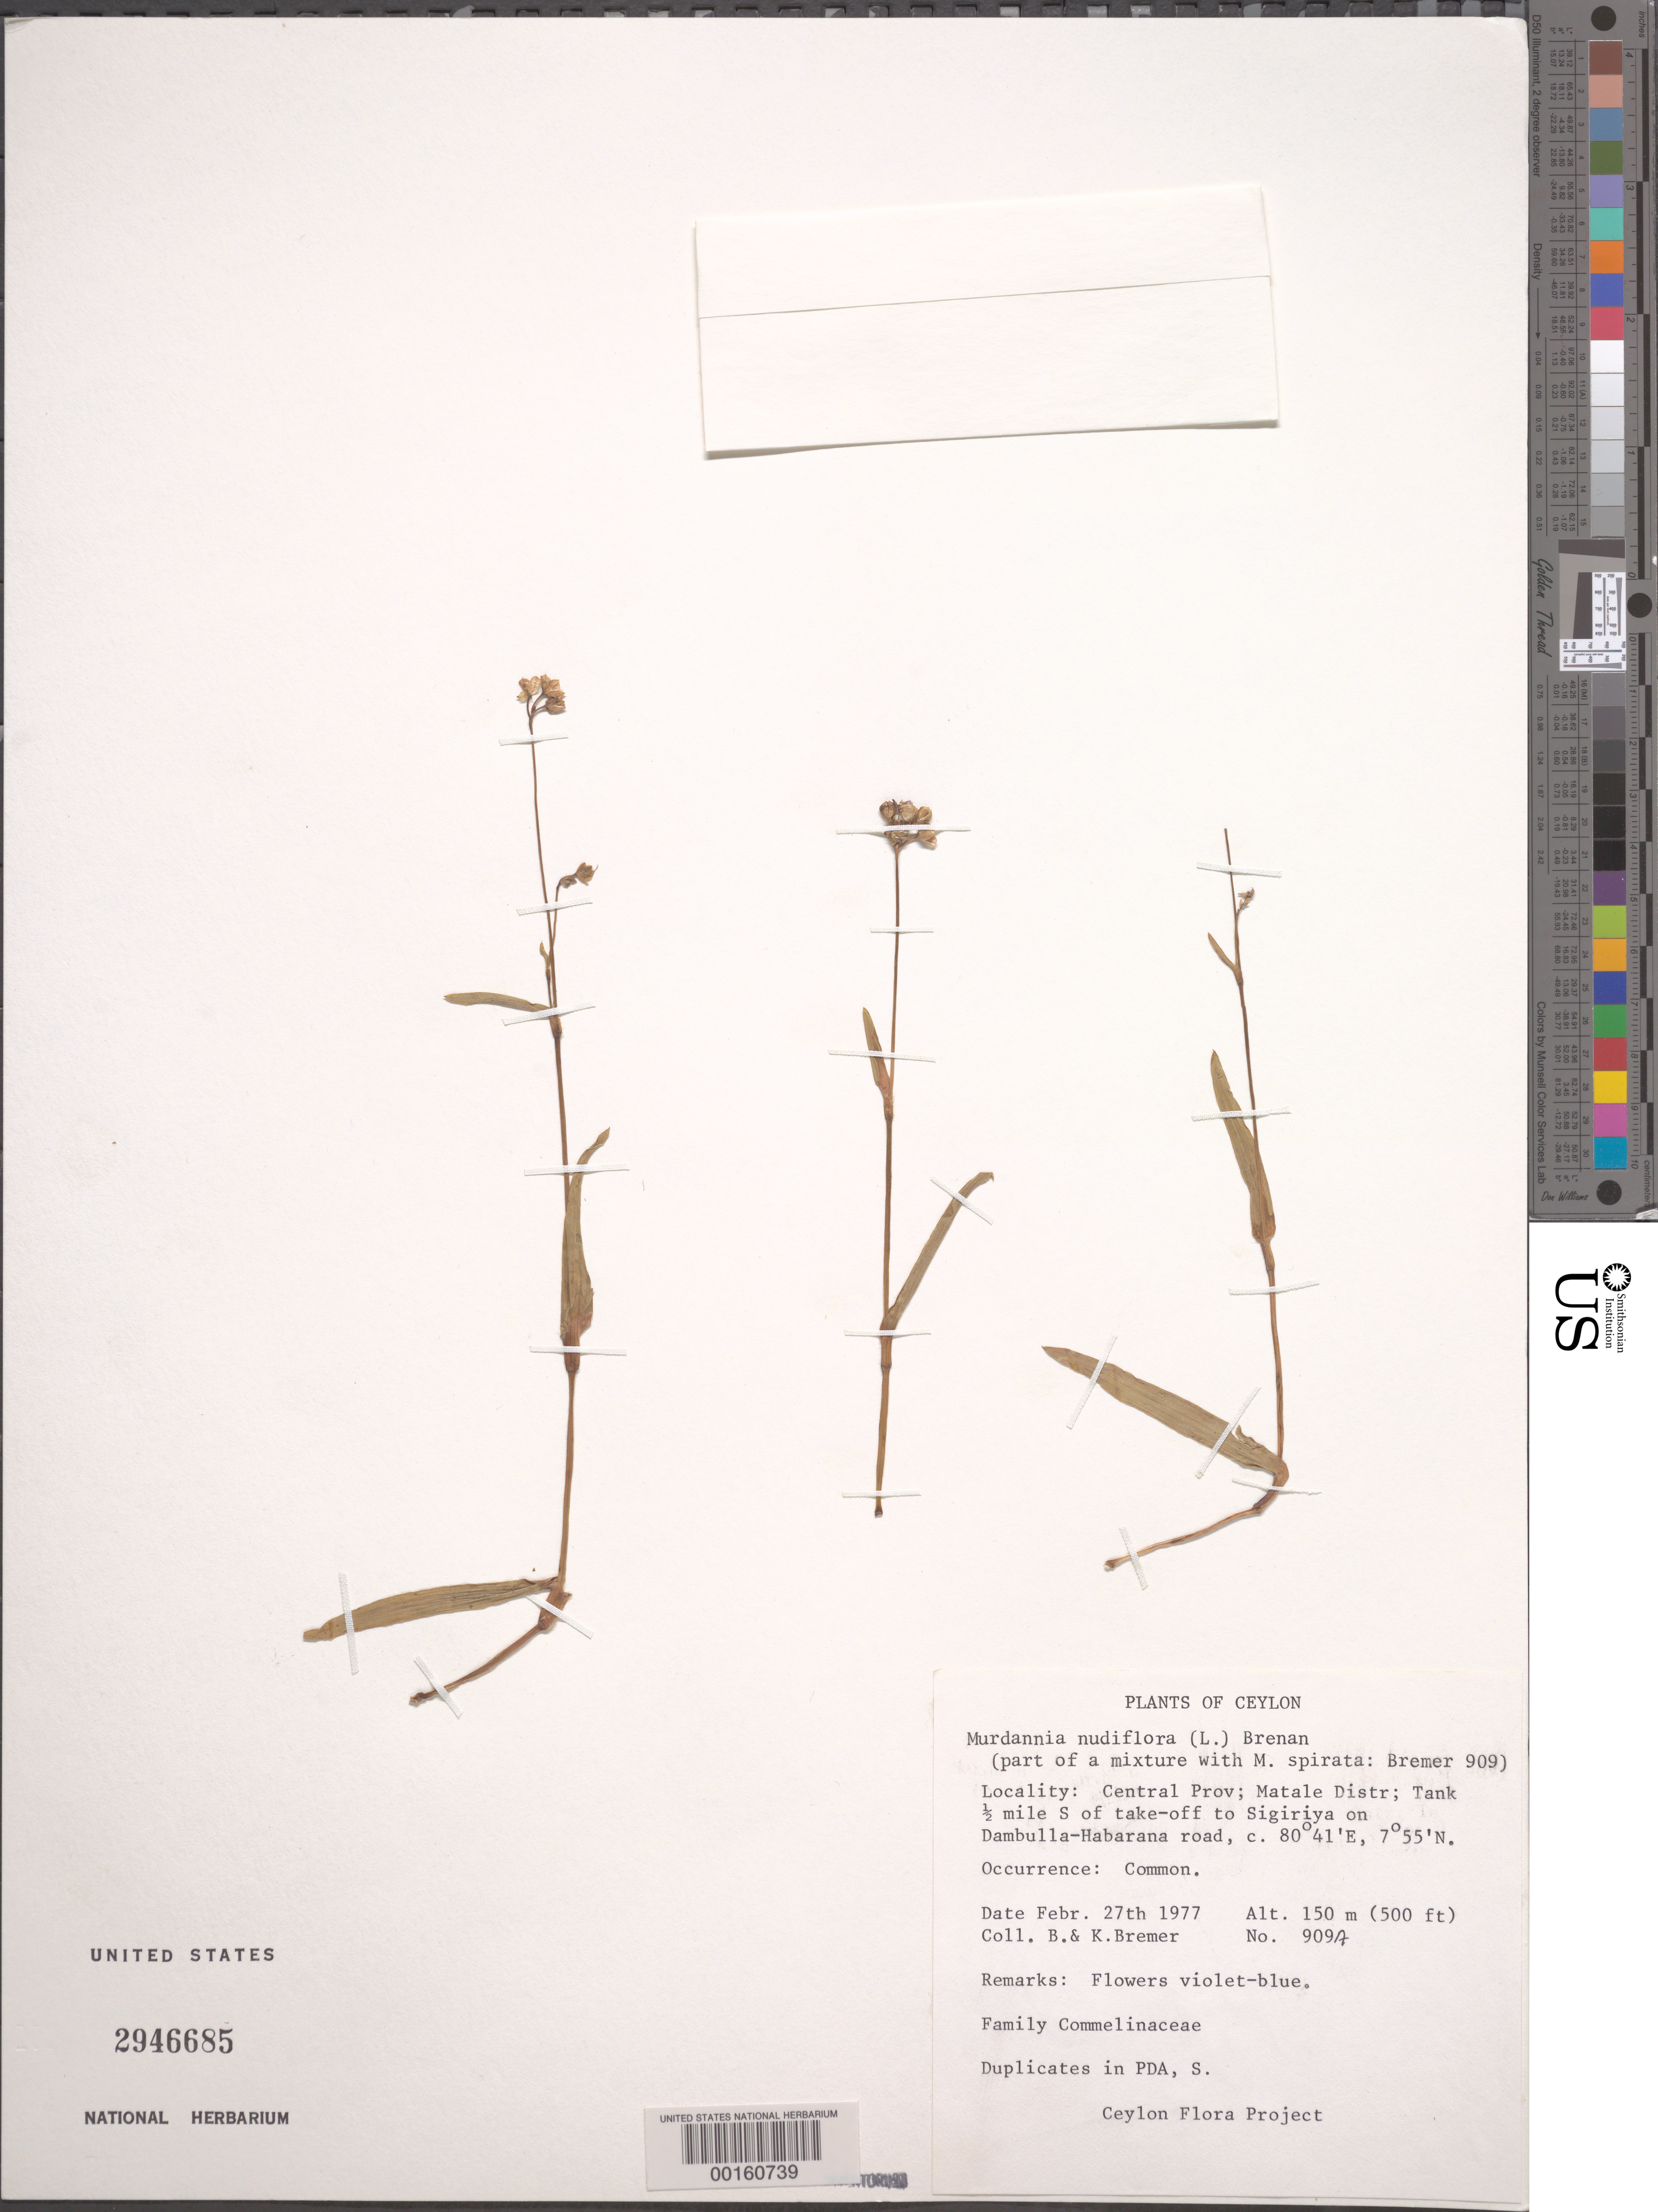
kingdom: Plantae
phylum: Tracheophyta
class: Liliopsida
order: Commelinales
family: Commelinaceae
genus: Murdannia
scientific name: Murdannia nudiflora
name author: (L.) Brenan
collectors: B. Bremer & K. Bremer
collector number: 909a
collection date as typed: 27 Feb 1977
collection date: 1977-02-27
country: Sri Lanka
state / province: Central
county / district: Matale Dist.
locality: Near sigiriya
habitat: Roadside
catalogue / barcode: US 2946685